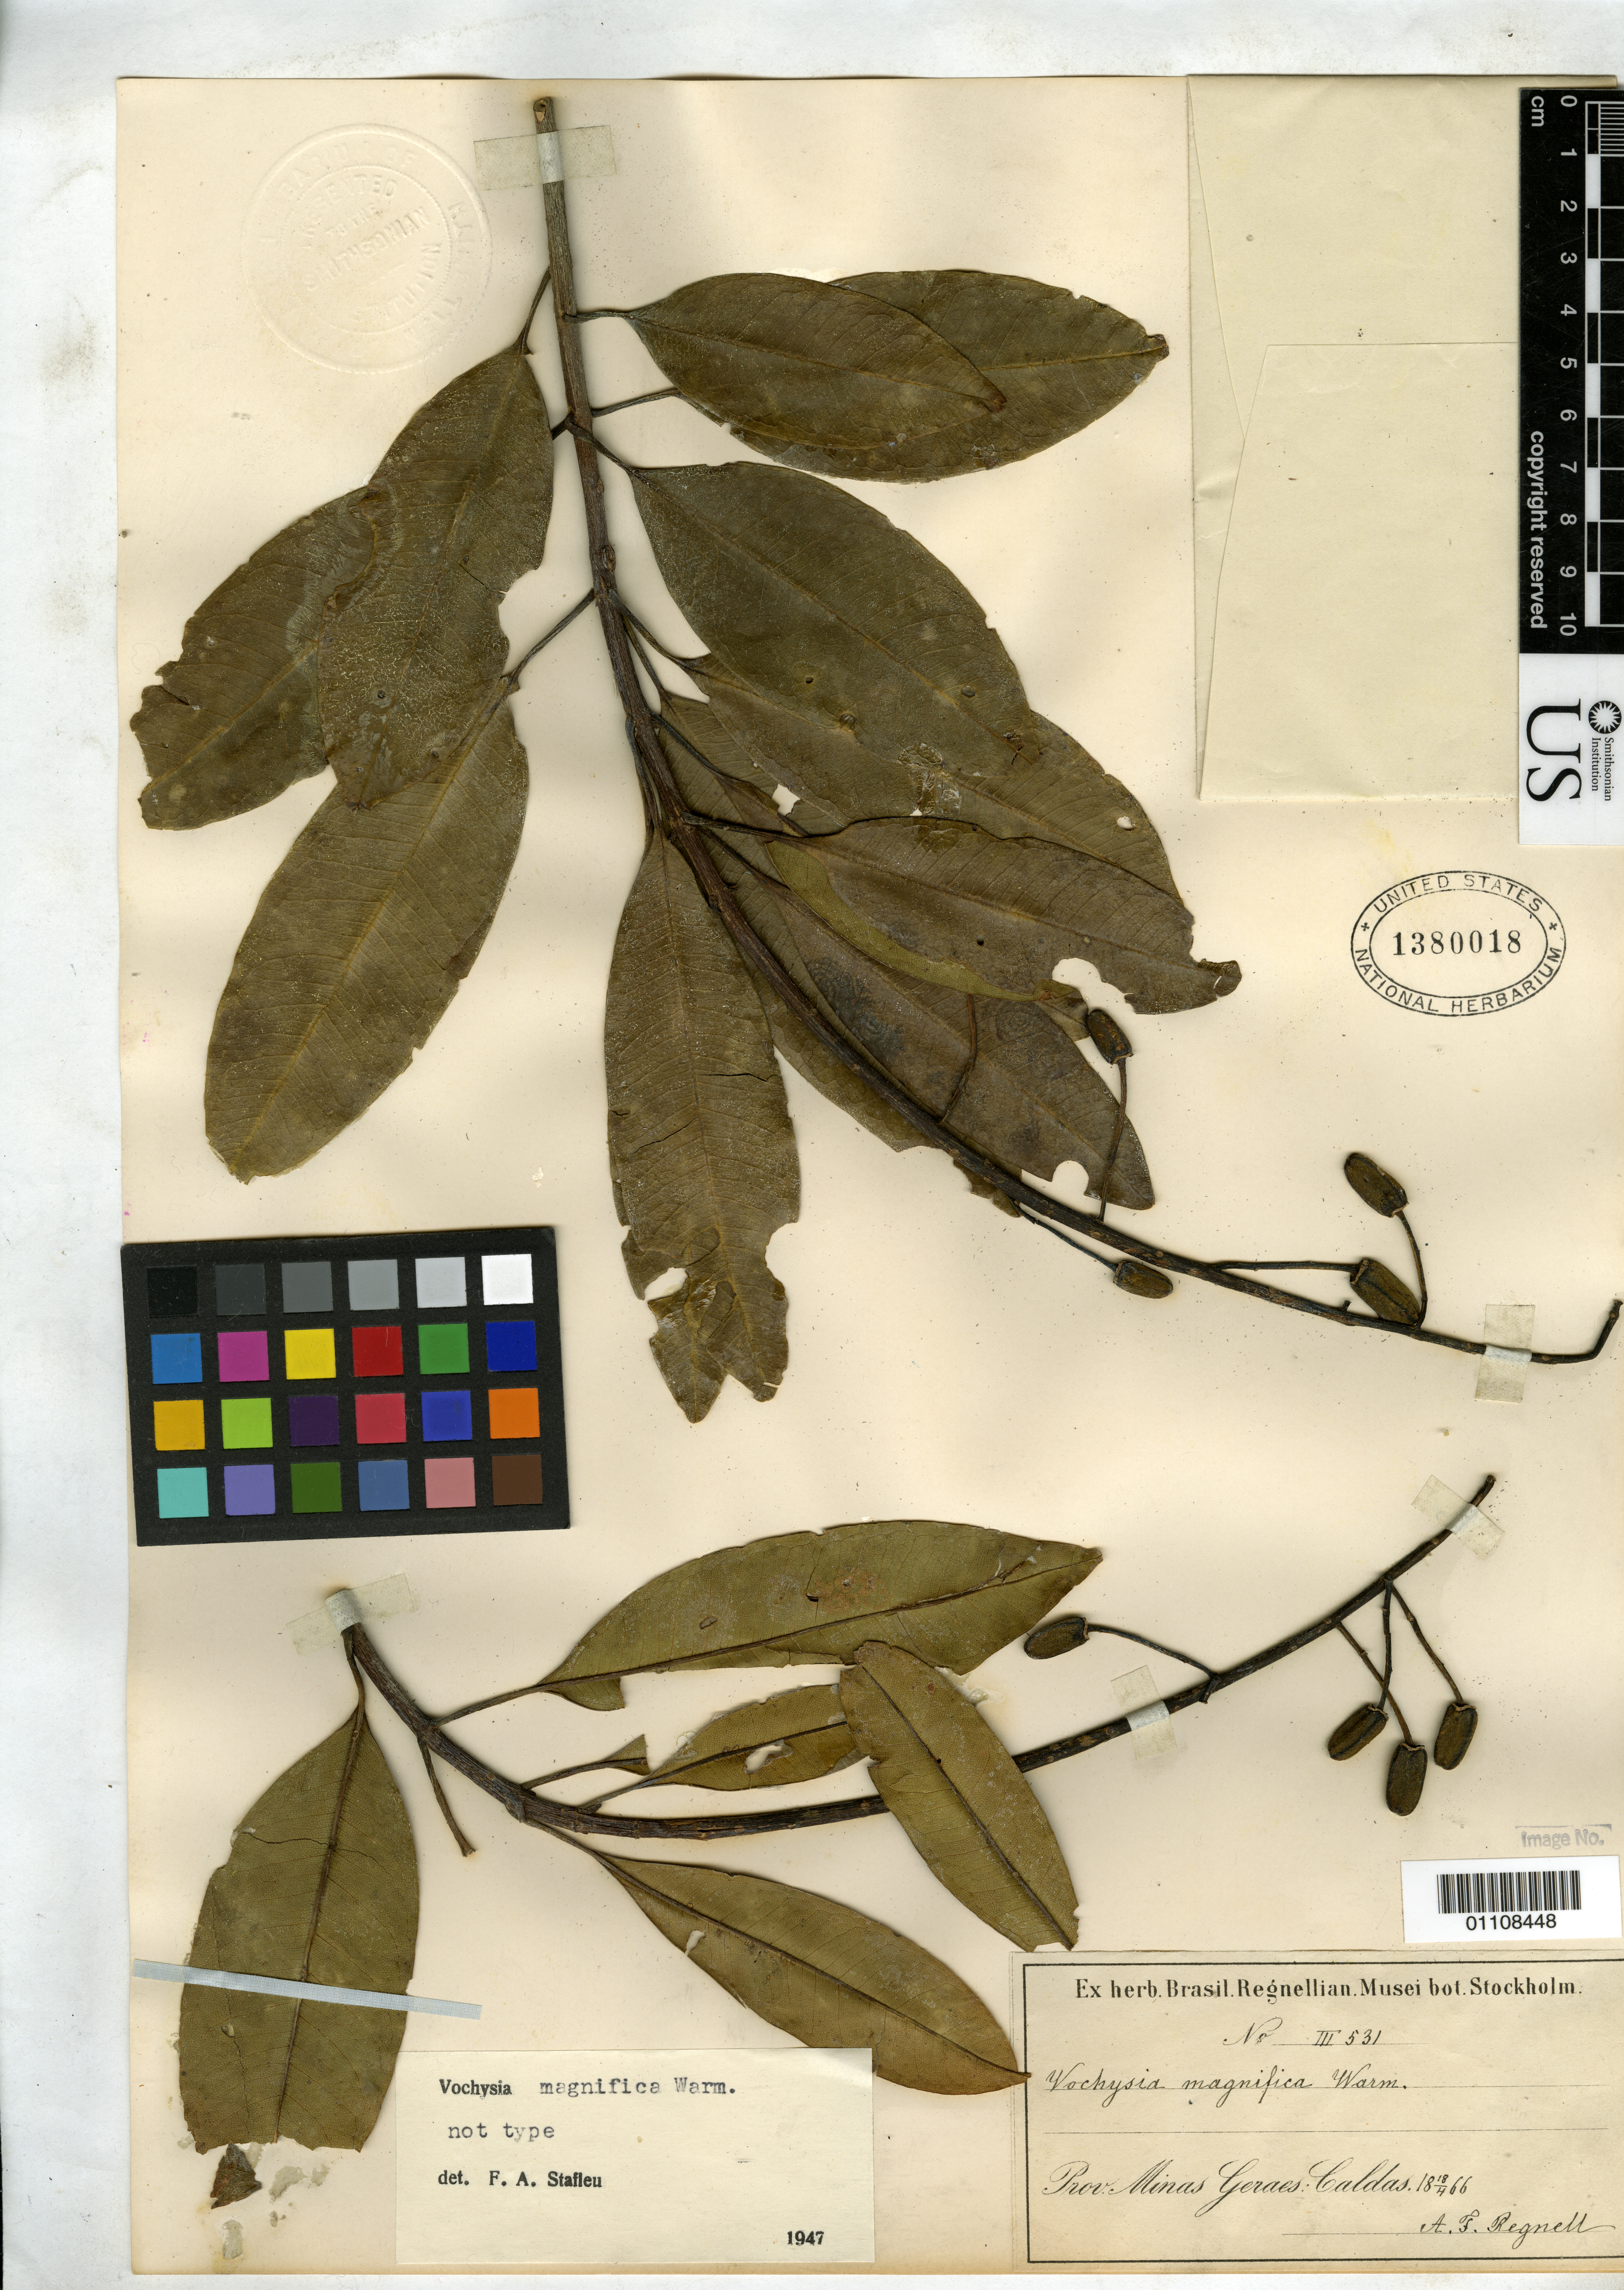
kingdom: Plantae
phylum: Tracheophyta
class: Magnoliopsida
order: Myrtales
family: Vochysiaceae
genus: Vochysia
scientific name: Vochysia magnifica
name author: Warm.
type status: Possible Type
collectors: A. F. Regnell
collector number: III 531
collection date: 1866-04-18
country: Brazil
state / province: Minas Gerais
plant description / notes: Annotated by F.A. Stafleu (1947) as "not type" but protologue cites, "Aprili florens: Regnell III. 531, Widgren"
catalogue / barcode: US 1380018